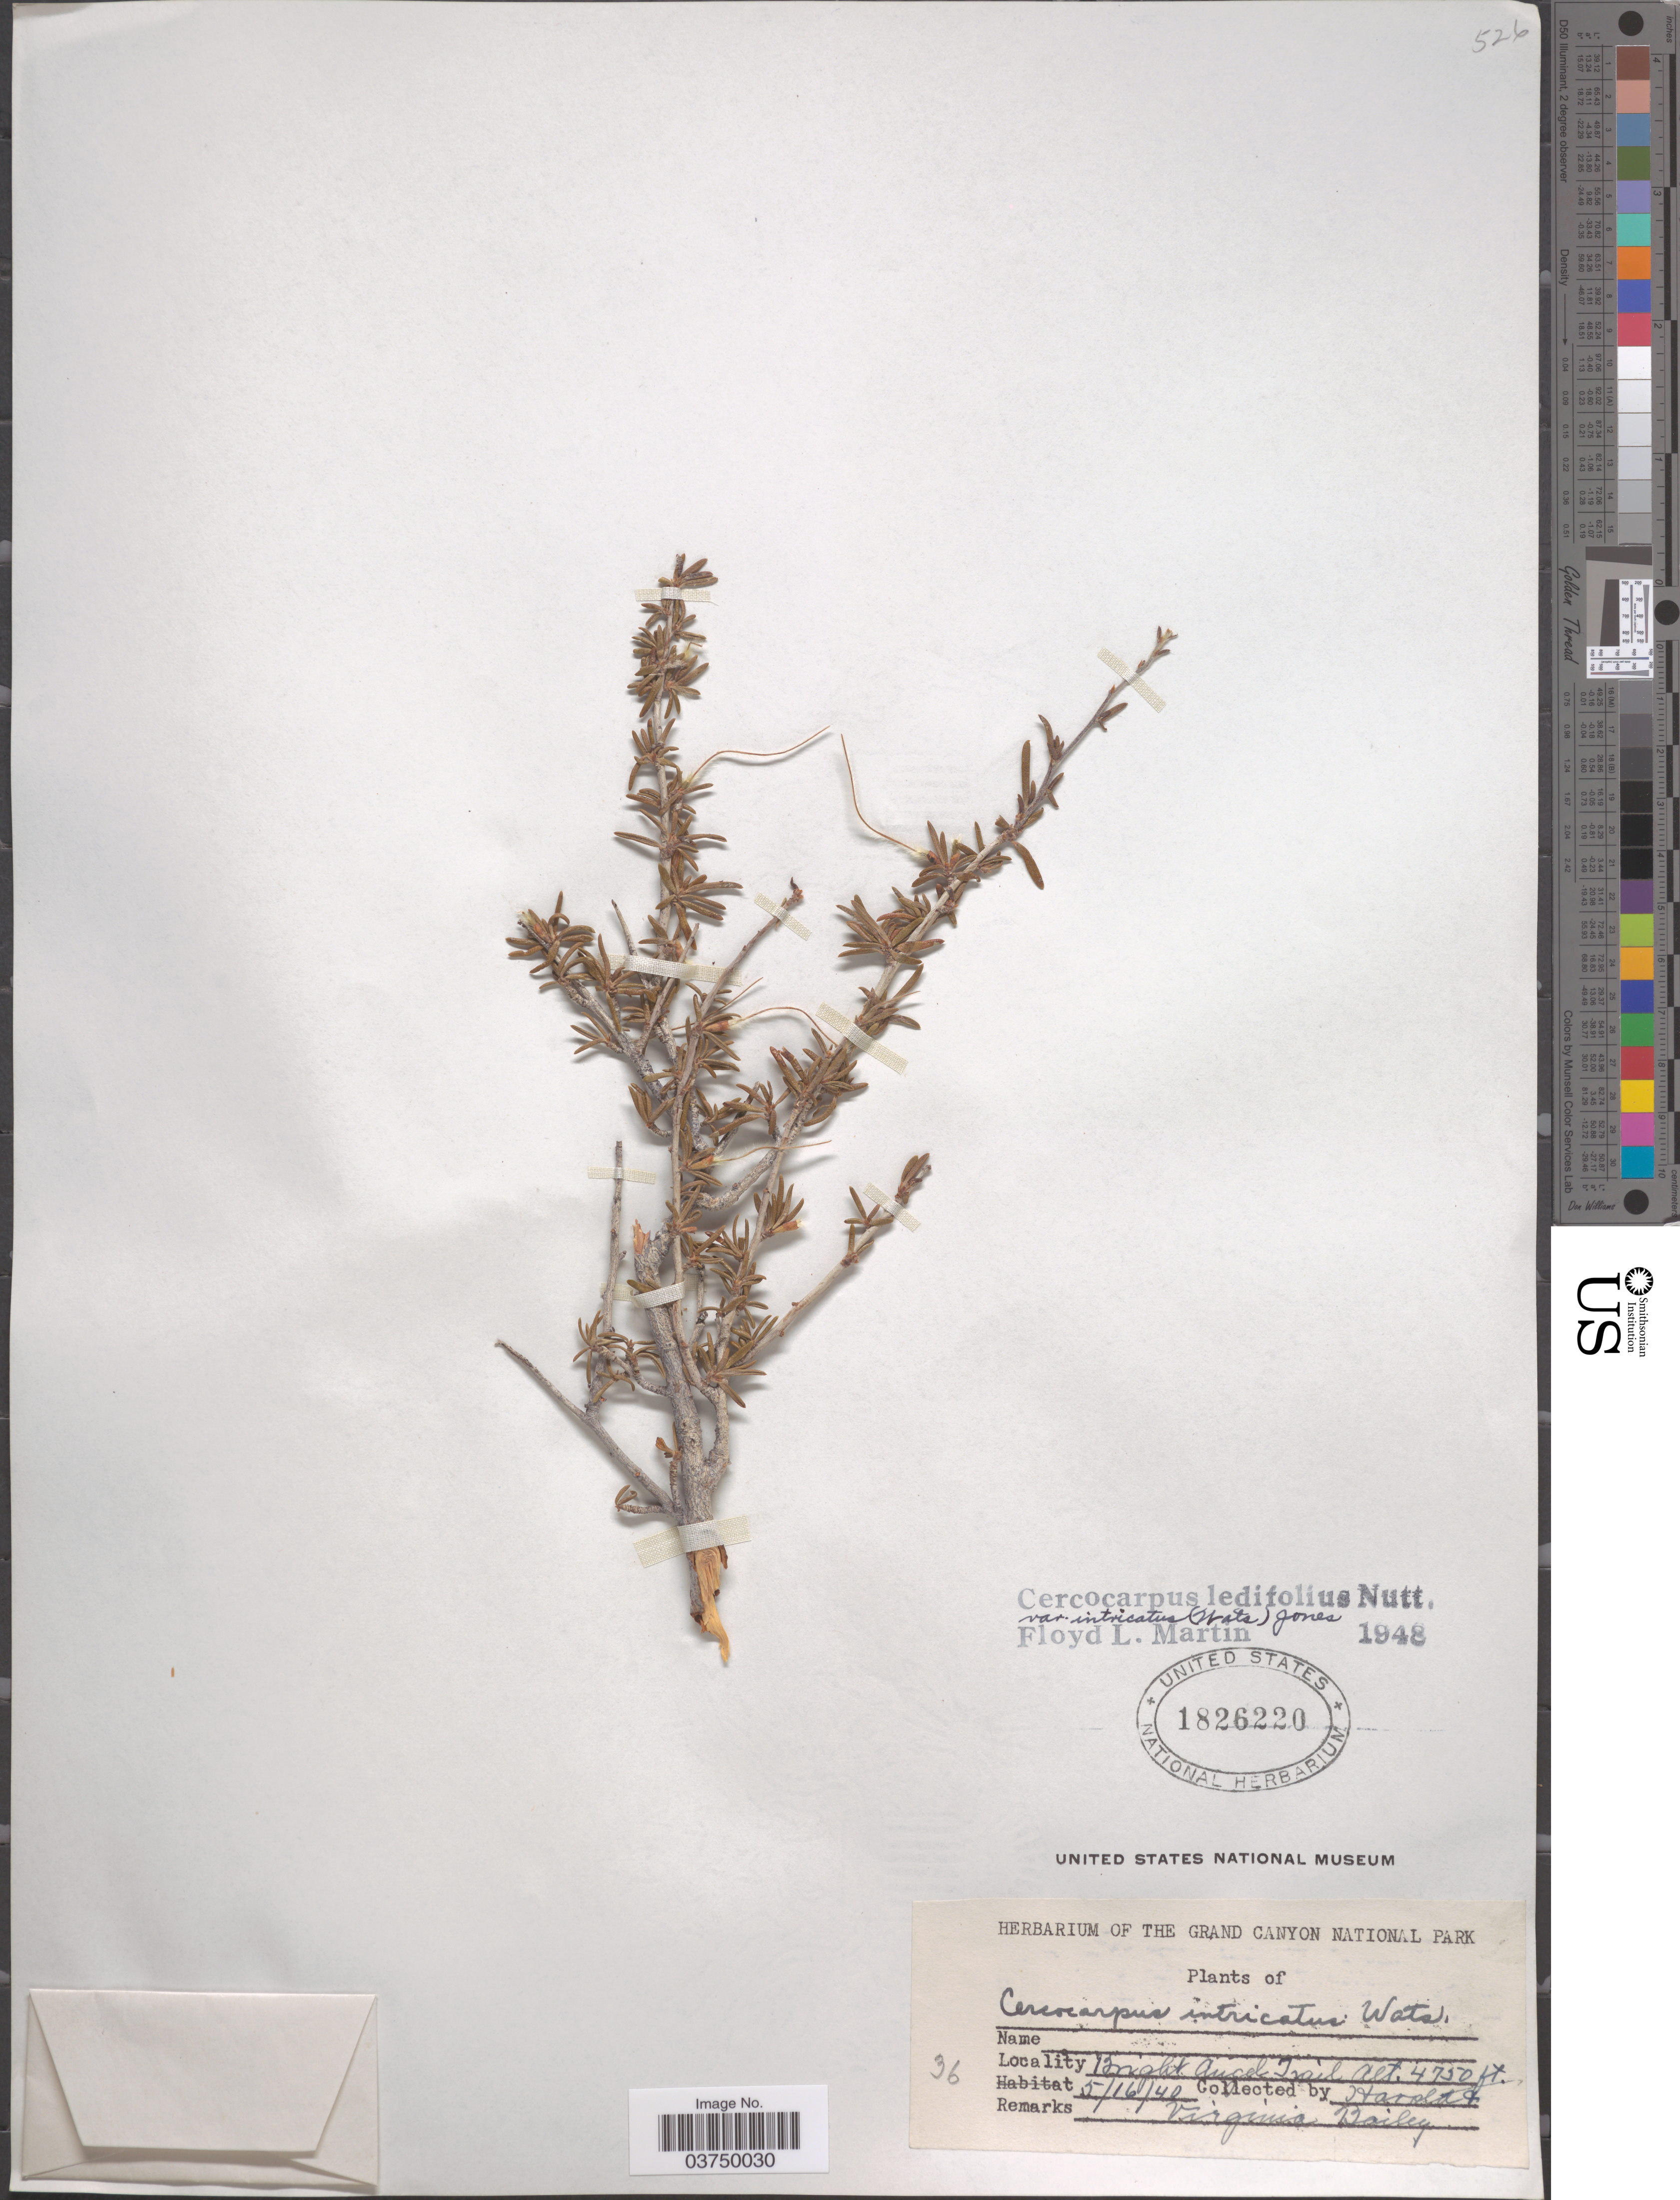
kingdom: Plantae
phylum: Tracheophyta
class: Magnoliopsida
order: Rosales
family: Rosaceae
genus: Cercocarpus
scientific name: Cercocarpus ledifolius var. intricatus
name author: Nutt.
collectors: H. Bailey & V. L. Bailey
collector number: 36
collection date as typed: Transcribed d/m/y: 16/5/40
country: United States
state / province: Arizona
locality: Bright Angel Trail.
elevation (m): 1448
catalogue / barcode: US 1826220